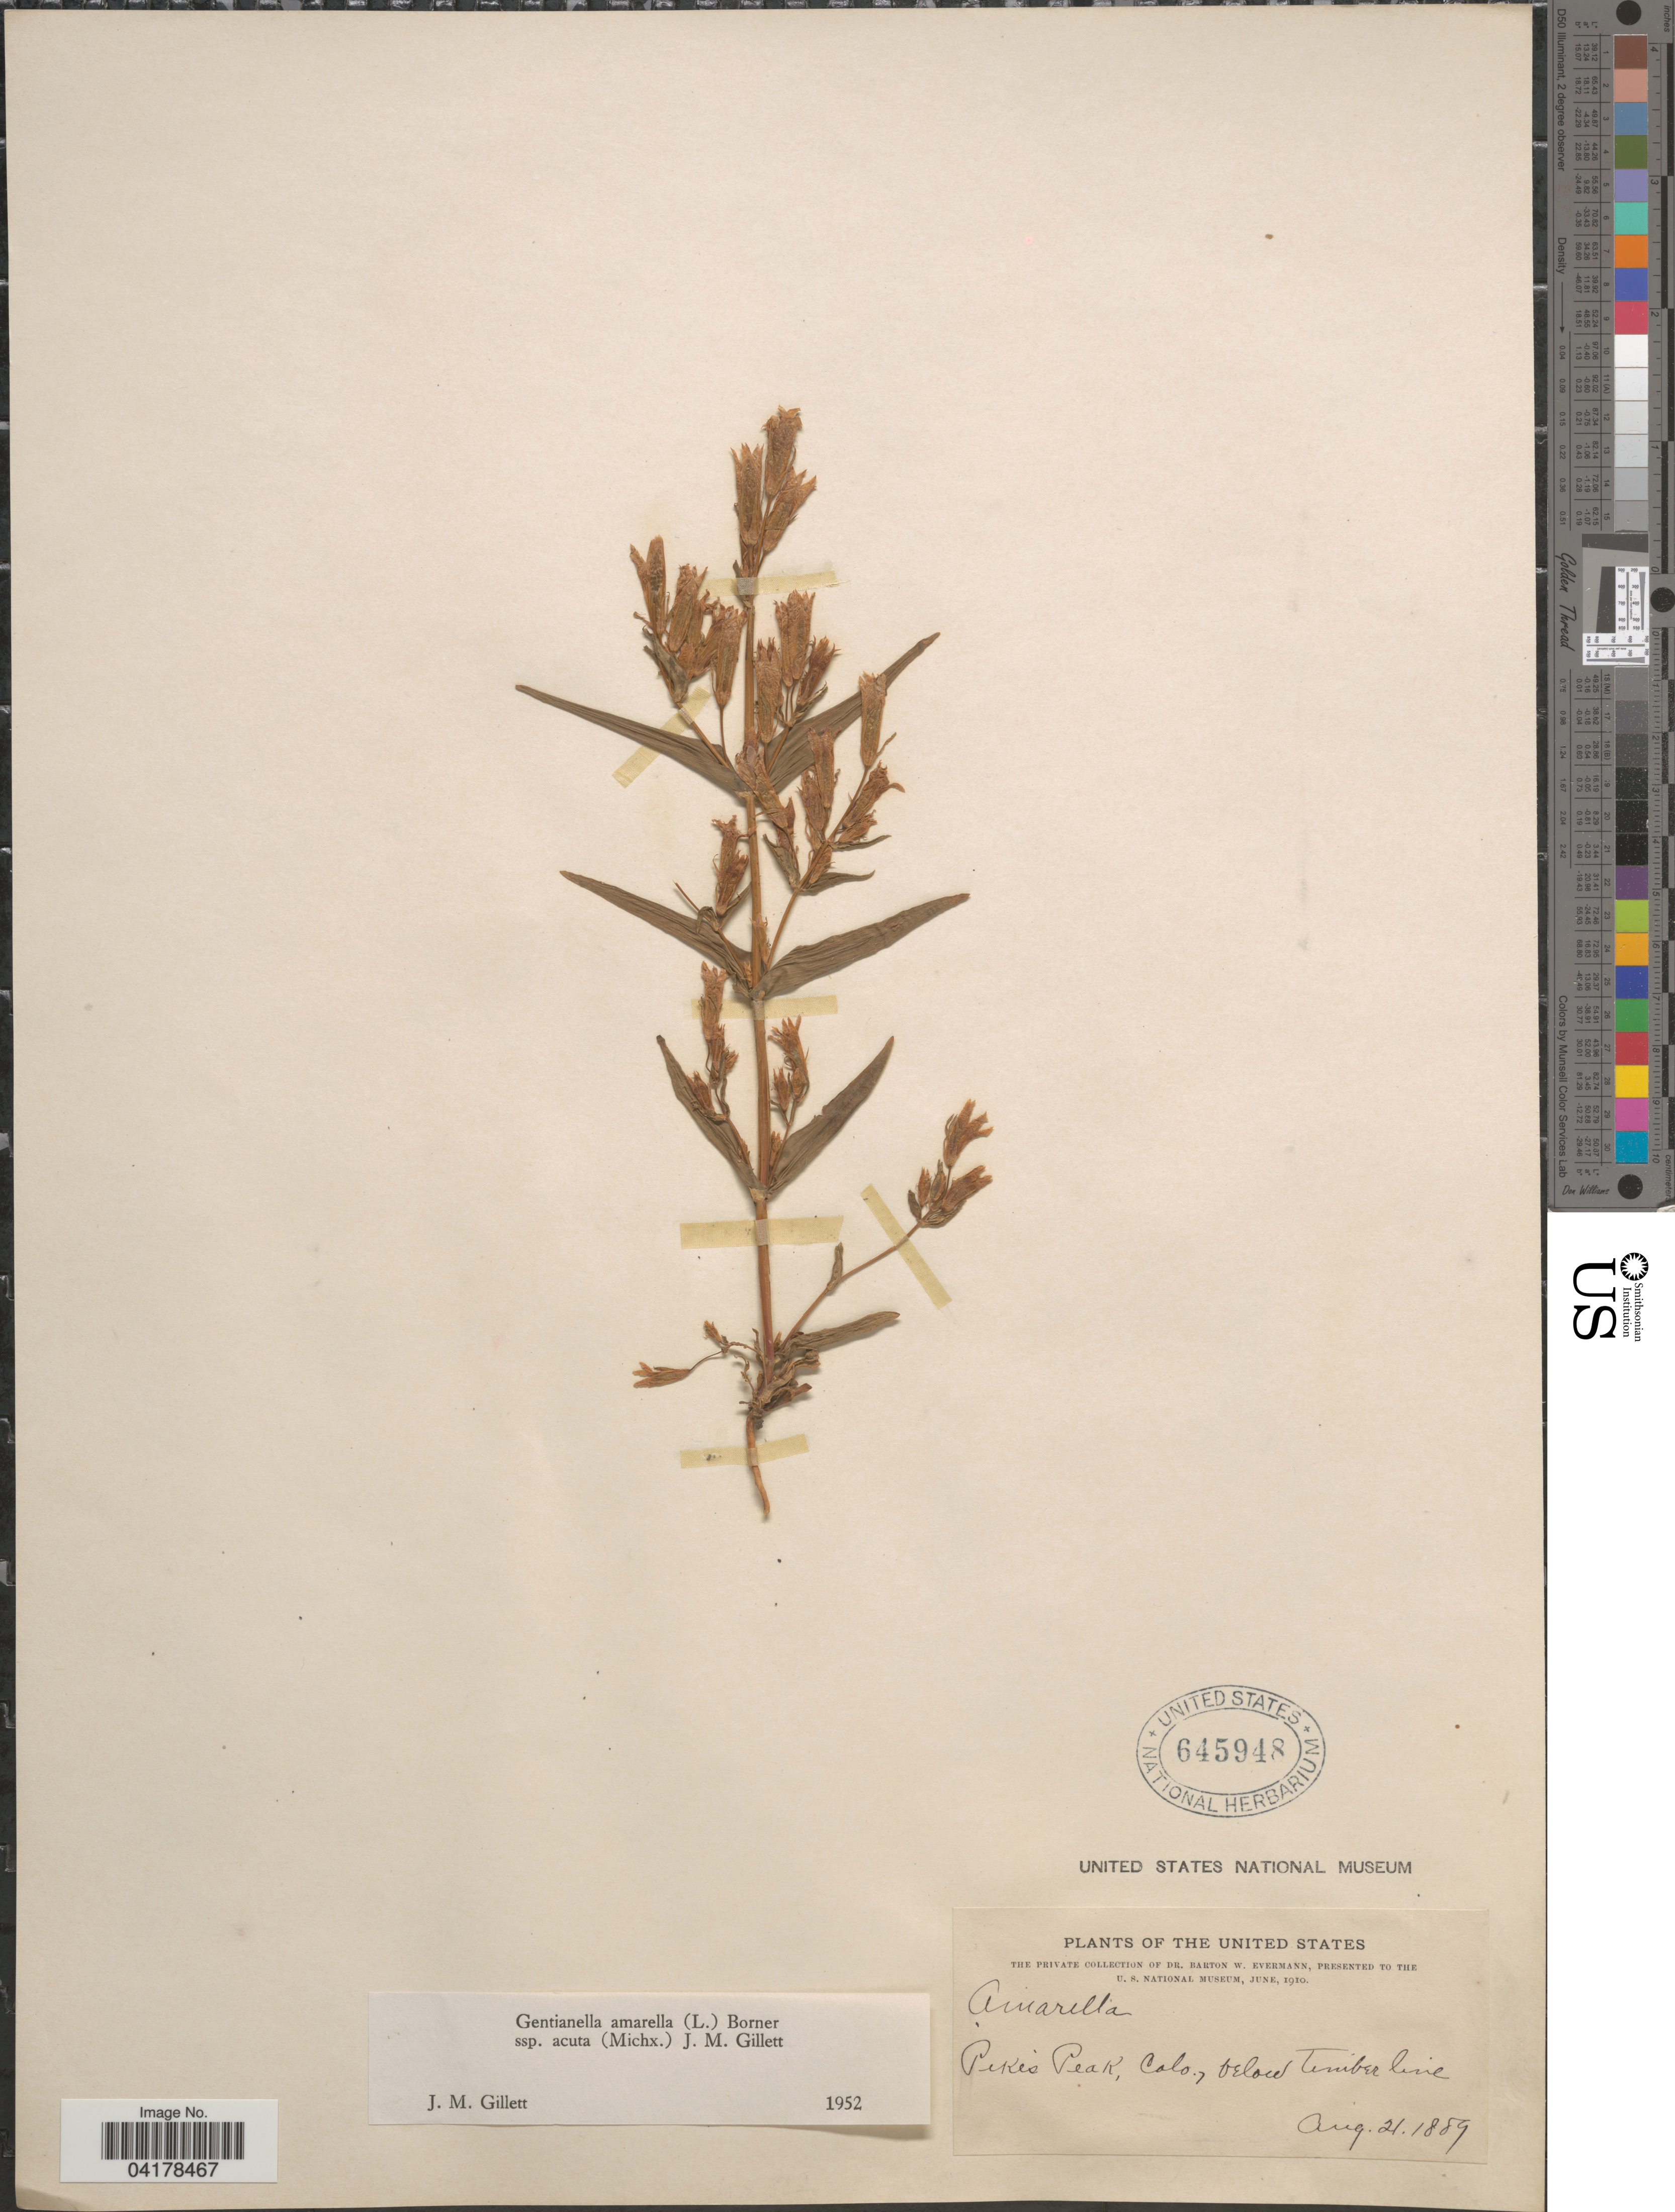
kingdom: Plantae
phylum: Tracheophyta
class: Magnoliopsida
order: Gentianales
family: Gentianaceae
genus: Gentianella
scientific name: Gentianella amarella subsp. acuta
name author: (Michx.) J.M. Gillett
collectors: B. W. Evermann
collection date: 1889-08-21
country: United States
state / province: Colorado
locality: Pike's Peak, below Timber line.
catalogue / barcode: US 645948